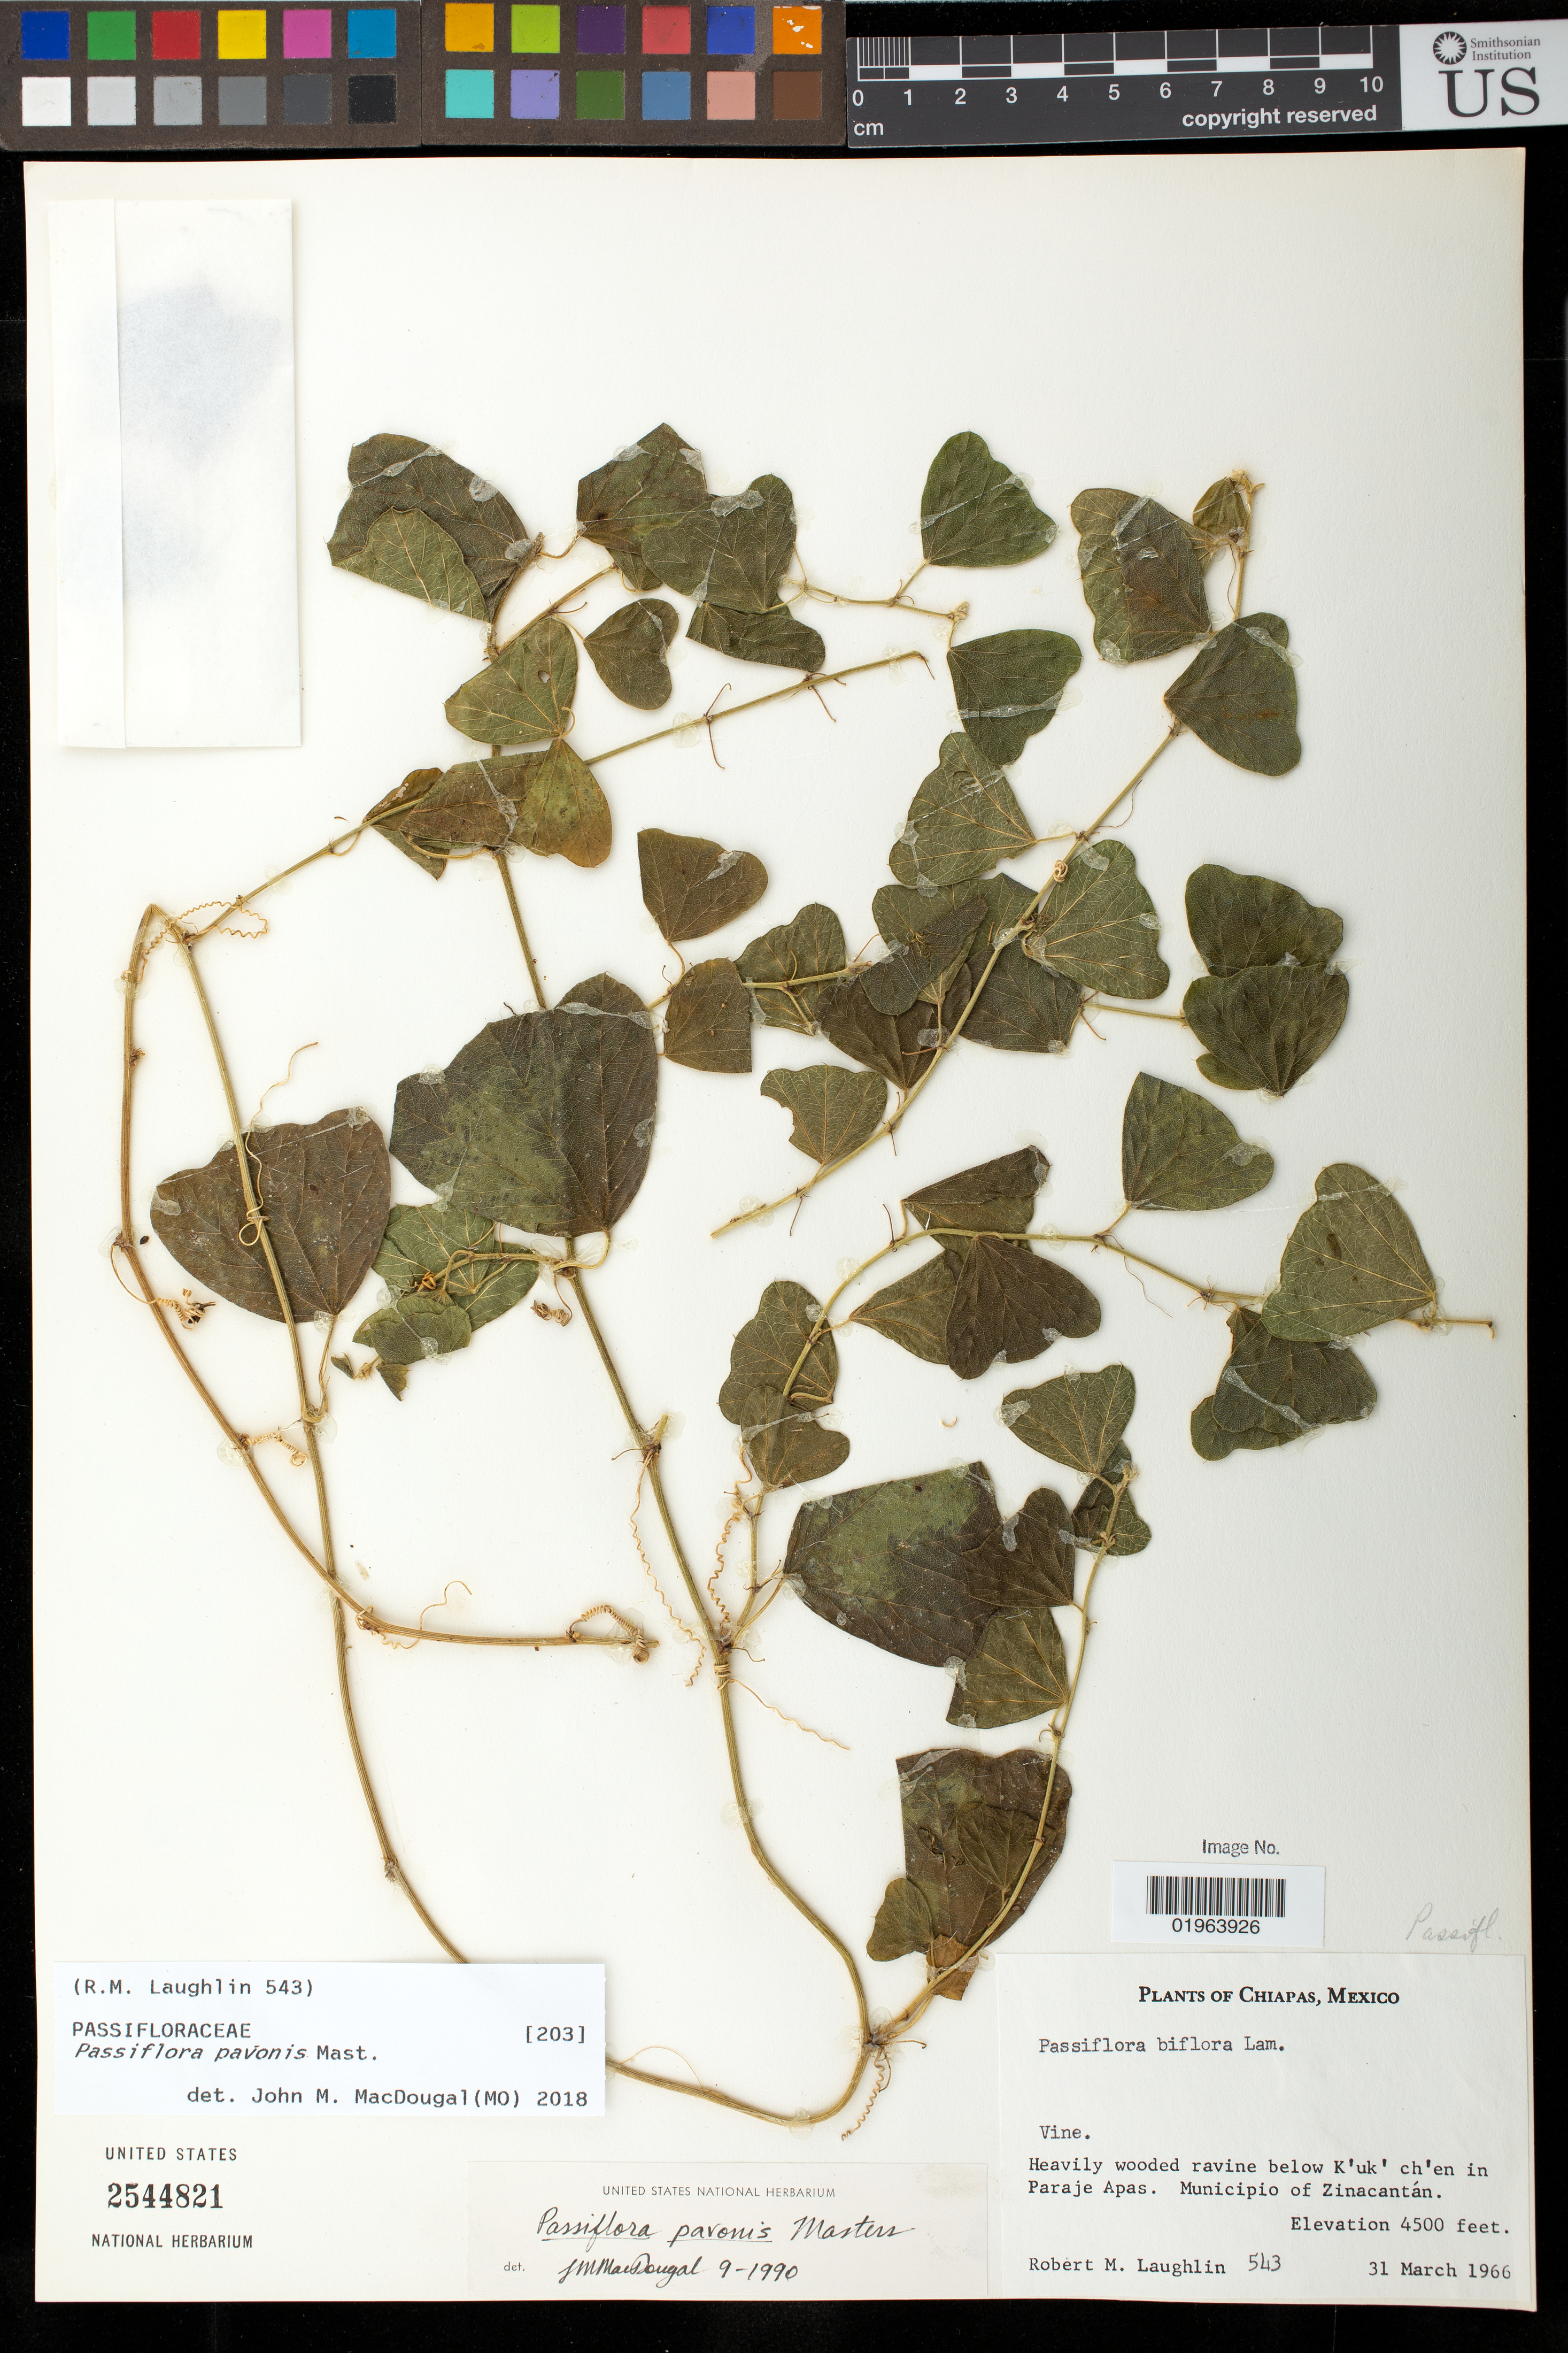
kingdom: Plantae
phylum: Tracheophyta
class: Magnoliopsida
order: Malpighiales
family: Passifloraceae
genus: Passiflora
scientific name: Passiflora pavonis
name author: Mast.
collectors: R. M. Laughlin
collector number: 543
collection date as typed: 31 Mar 1966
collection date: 1966-03-31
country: Mexico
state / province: Chiapas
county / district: Zinacantán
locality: Heavily wooded ravine below K'uk' ch'en in Paraje Apas. Municipio of Zinacantán.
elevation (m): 1372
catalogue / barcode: US 2544821